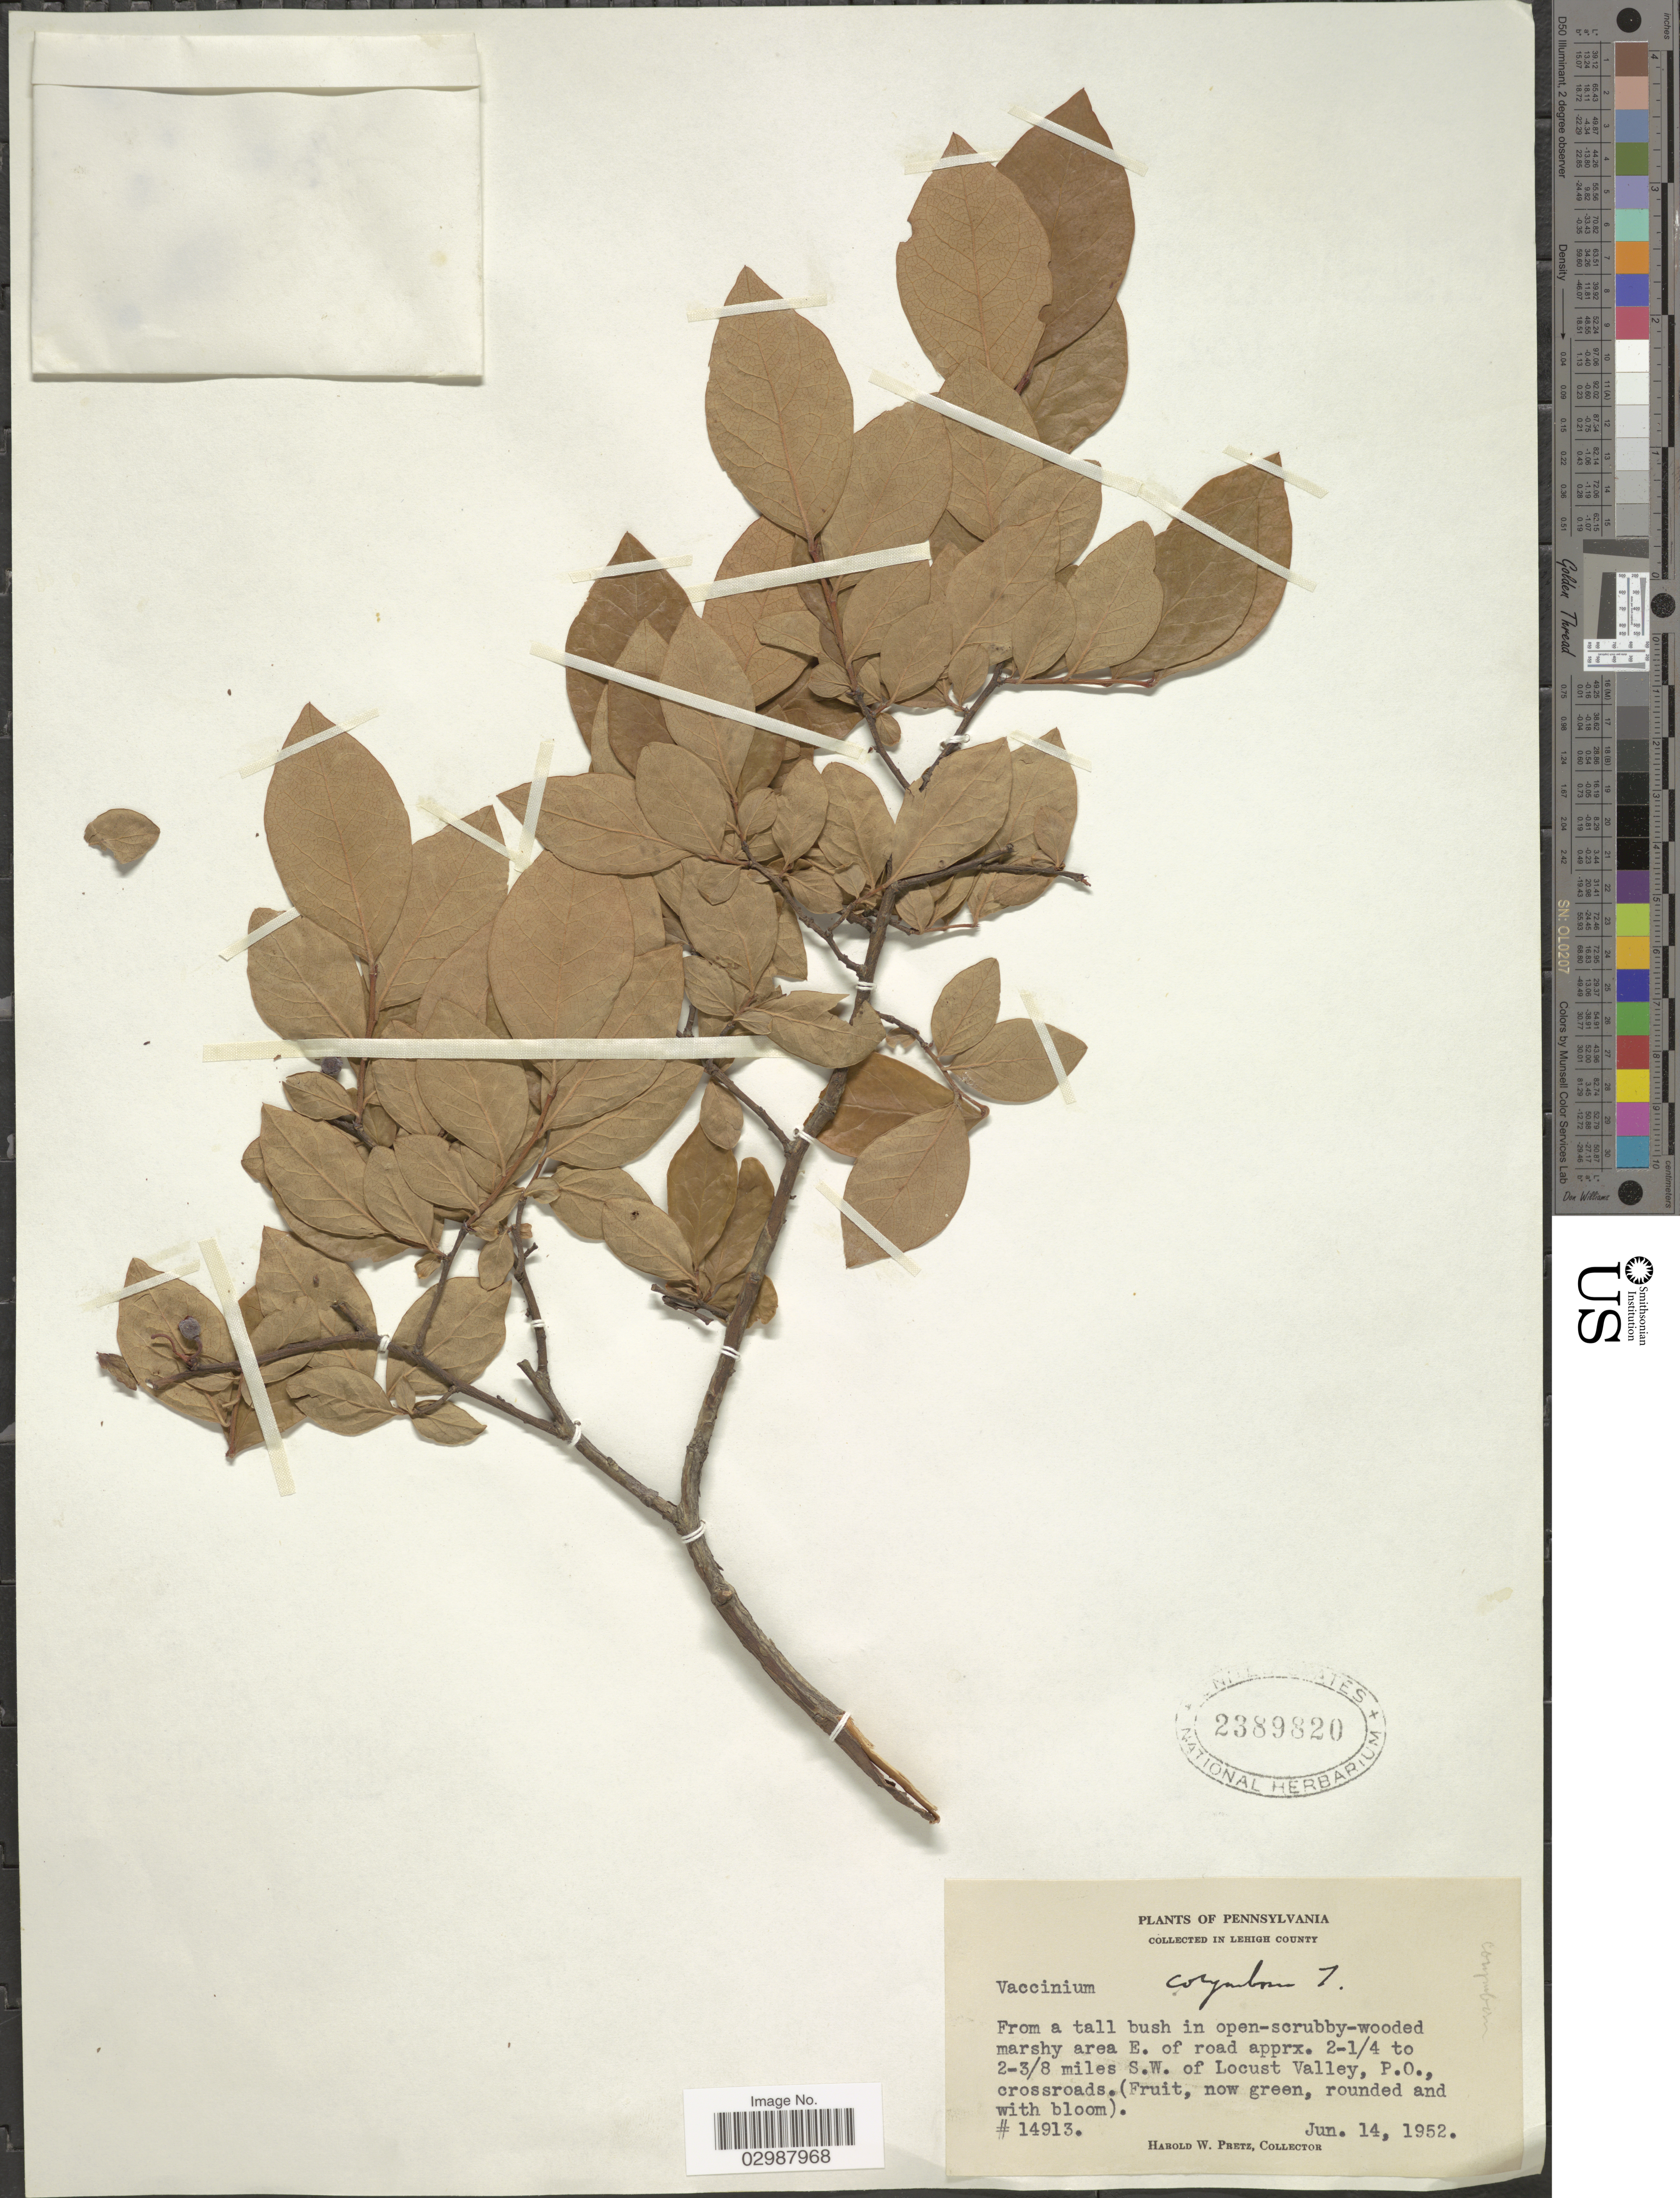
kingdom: Plantae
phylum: Tracheophyta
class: Magnoliopsida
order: Ericales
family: Ericaceae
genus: Vaccinium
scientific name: Vaccinium corymbosum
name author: L.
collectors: H. W. Pretz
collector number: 14913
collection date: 1952-06-14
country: United States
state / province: Pennsylvania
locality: In Lehigh County. From a tall bush in open-scrubby-wooded marshy area E. of road apprx. 2-1/4 to 2-3/8 miles S.W. of Locust Valley, P. O., crossroads.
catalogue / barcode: US 2389820